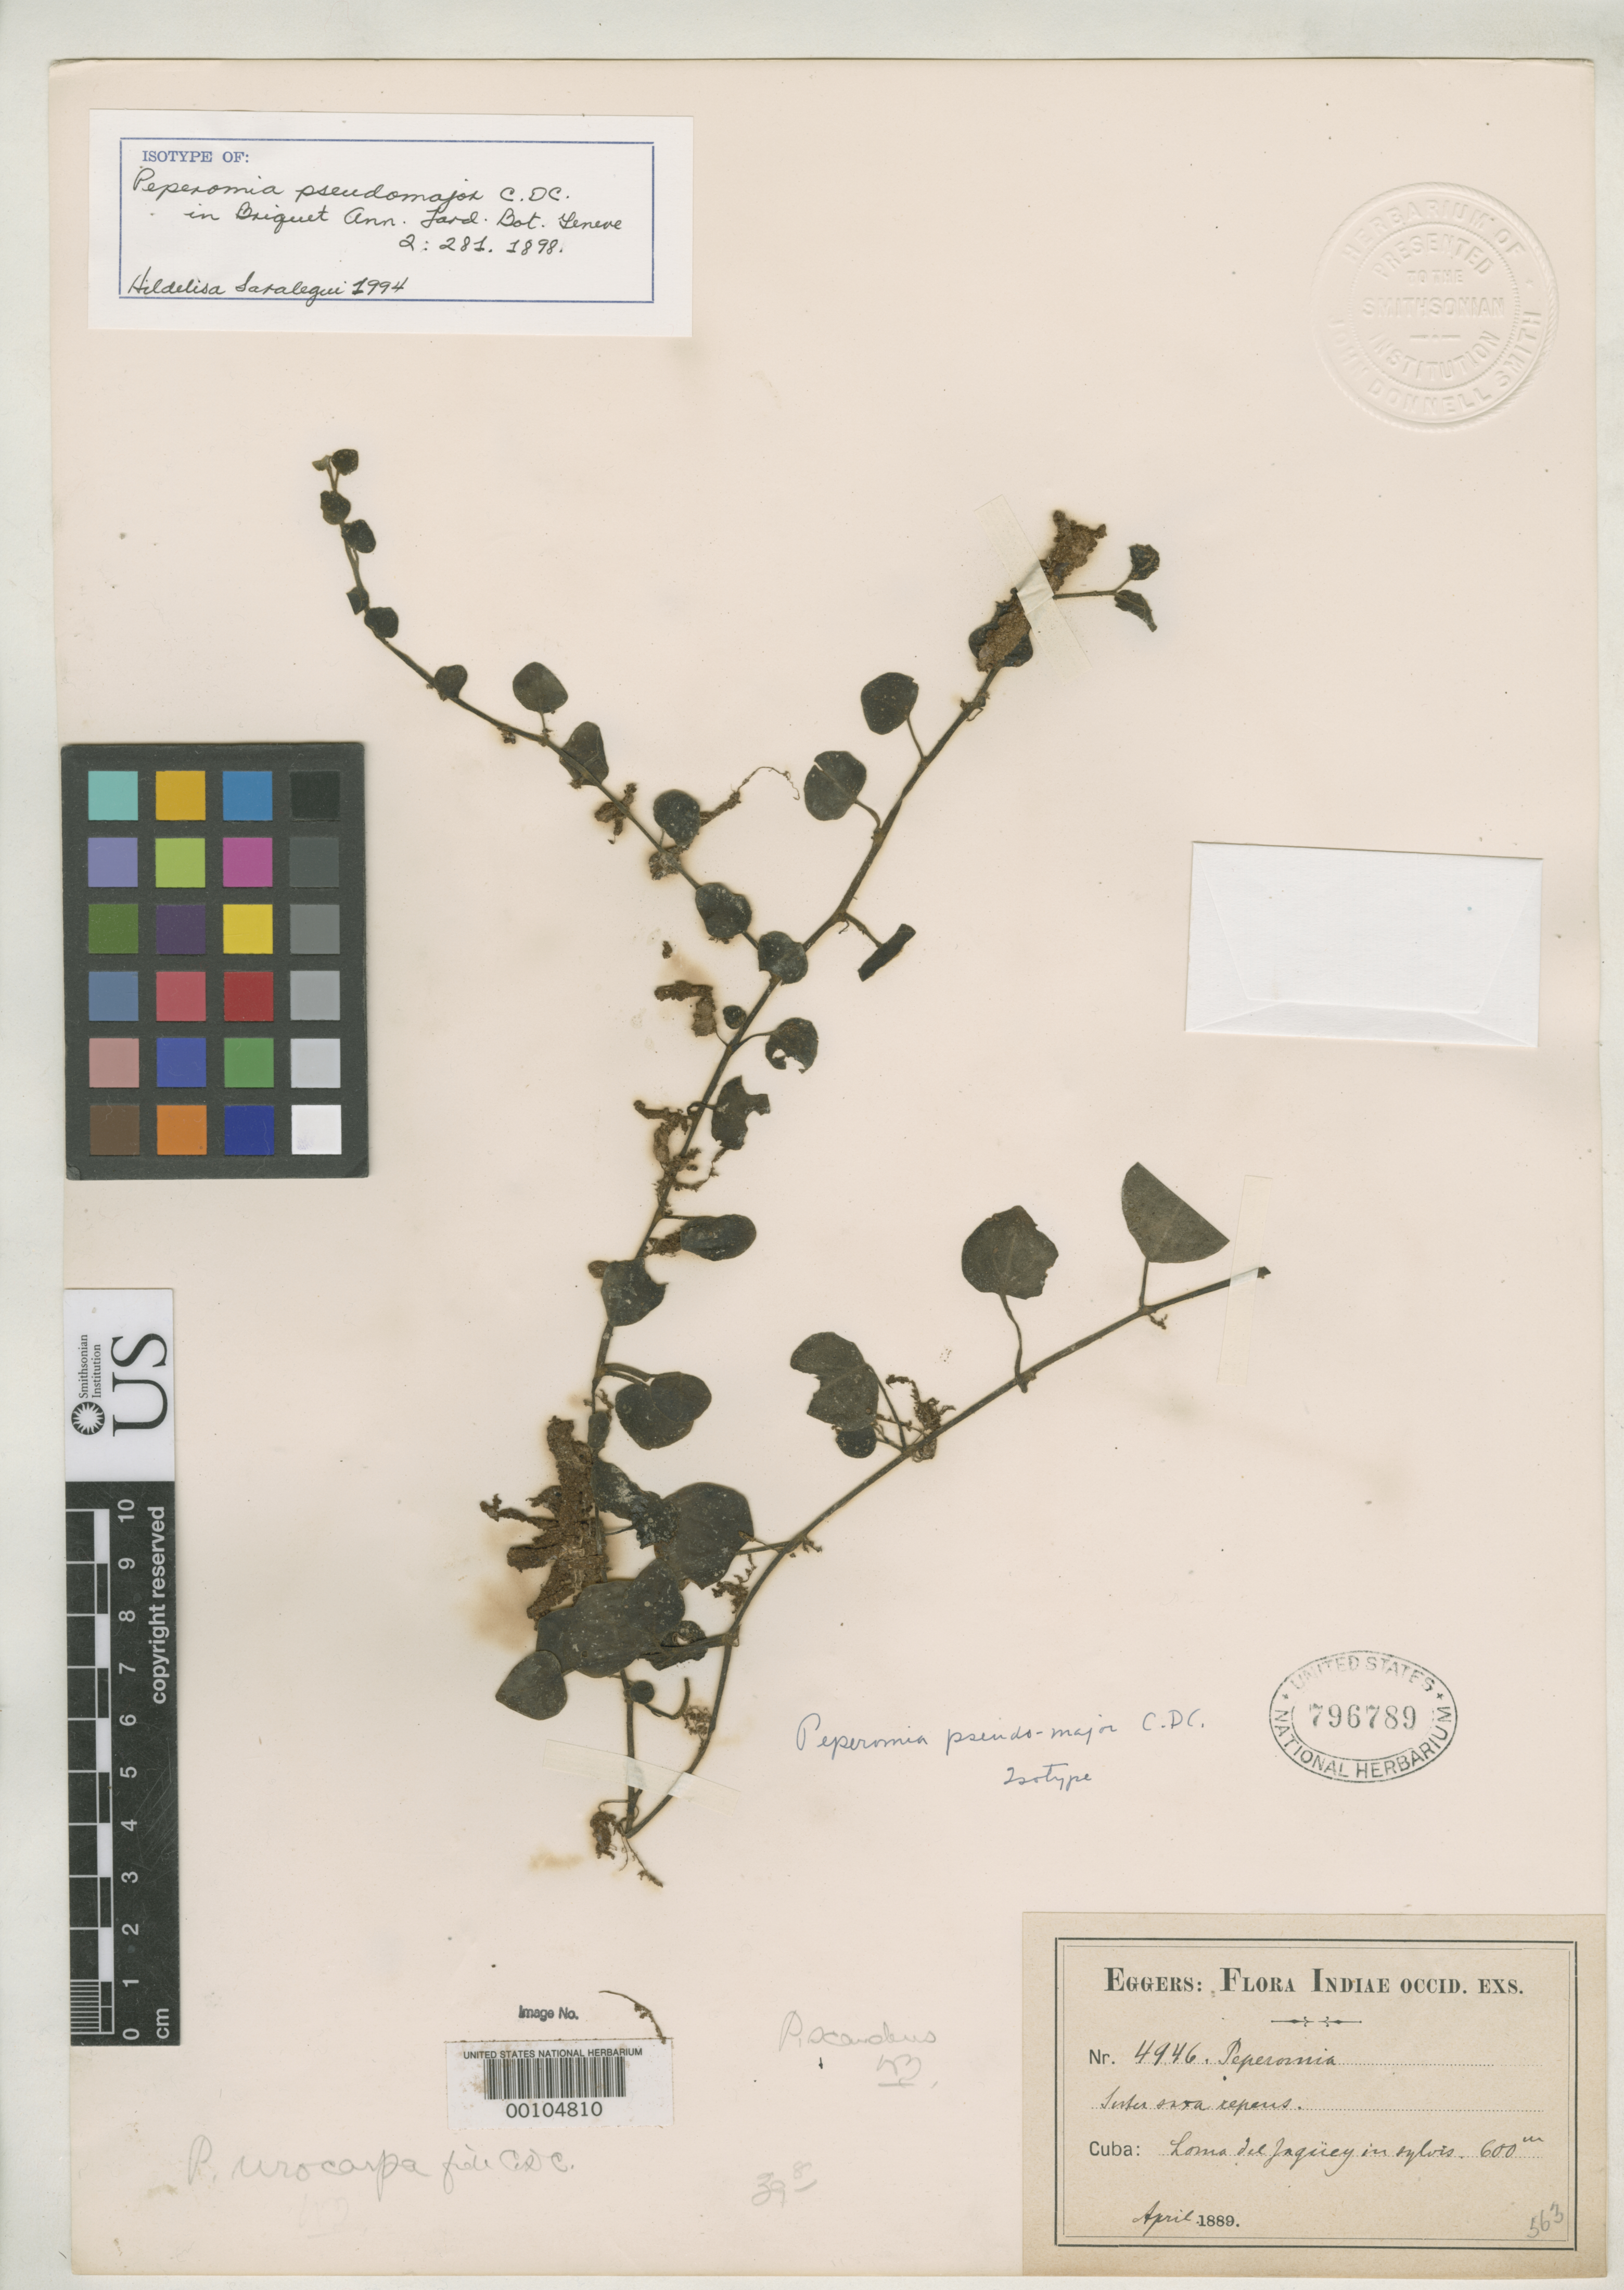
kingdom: Plantae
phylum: Tracheophyta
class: Magnoliopsida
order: Piperales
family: Piperaceae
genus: Peperomia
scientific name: Peperomia pseudomajor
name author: C. DC.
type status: Isotype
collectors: H. F. A. von Eggers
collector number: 4946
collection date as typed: Apr 1889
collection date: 1889-04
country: Cuba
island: Greater Antilles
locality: Loma del Jaquey.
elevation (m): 600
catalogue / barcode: US 796789